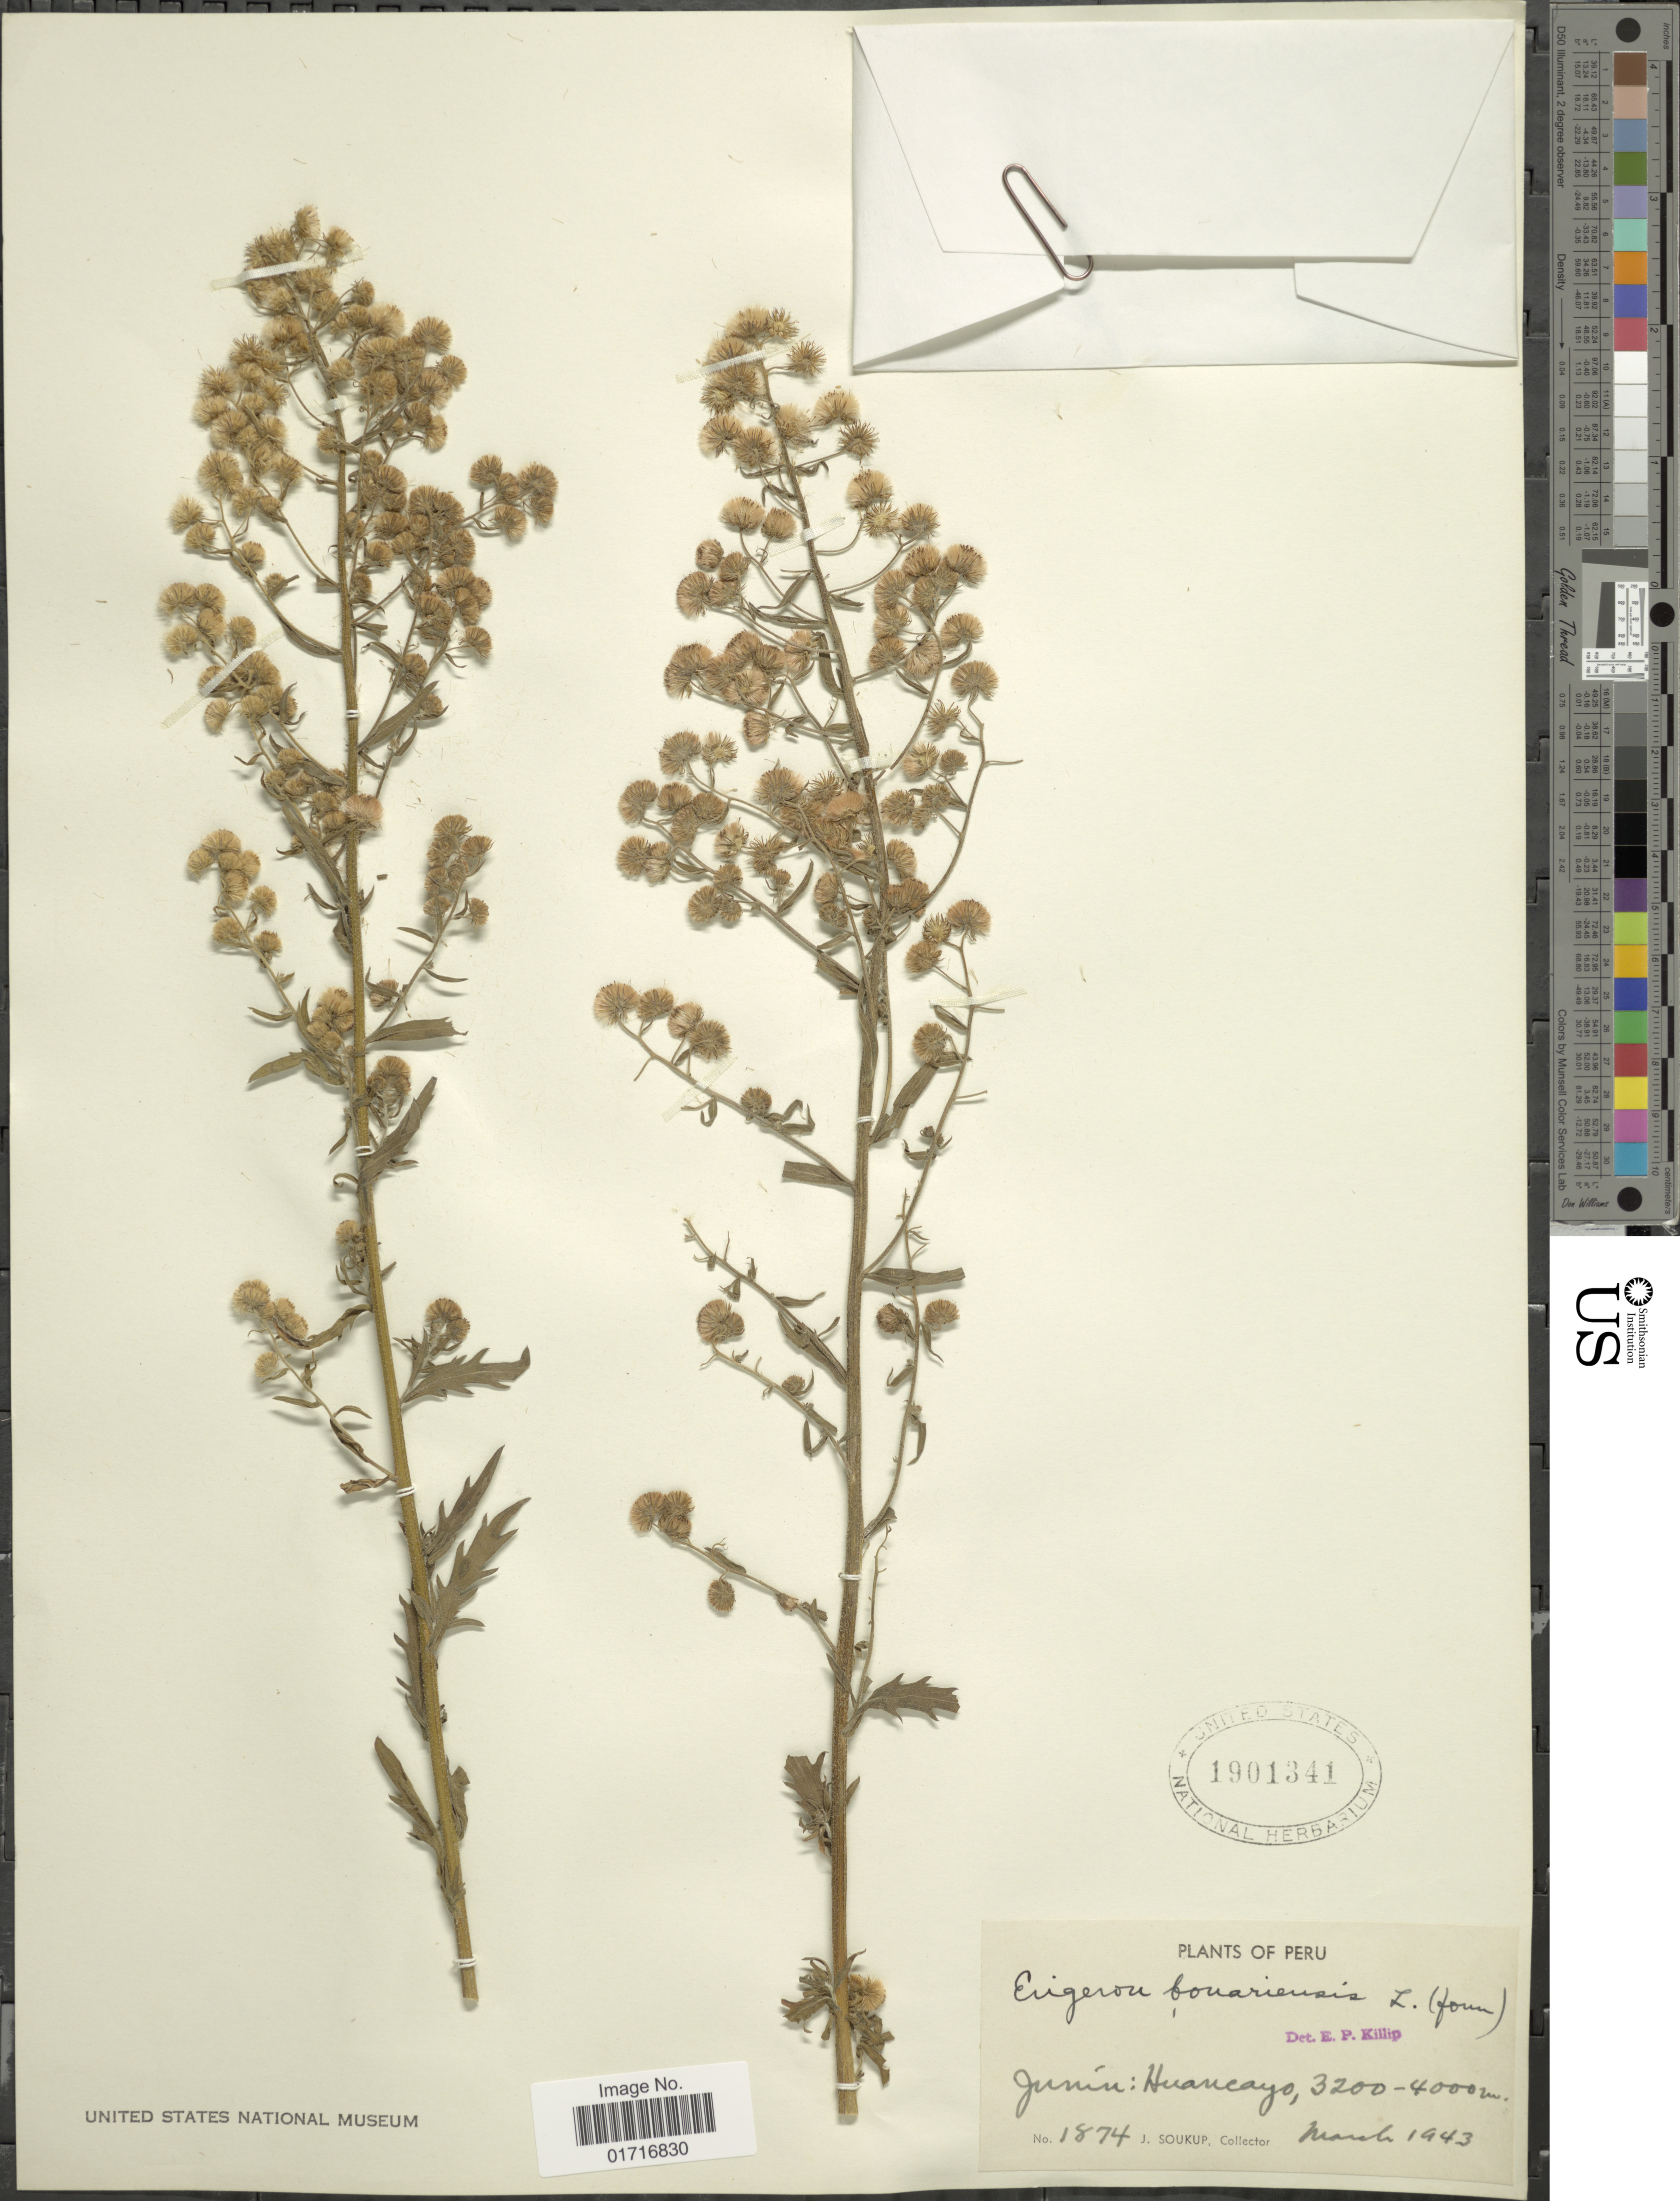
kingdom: Plantae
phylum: Tracheophyta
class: Magnoliopsida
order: Asterales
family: Asteraceae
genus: Conyza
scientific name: Conyza bonariensis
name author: (L.) Cronq.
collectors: J. Soukup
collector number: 1874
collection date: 1943-03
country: Peru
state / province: Junín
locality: Junin: Huancayo.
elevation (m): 3200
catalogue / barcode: US 1901341